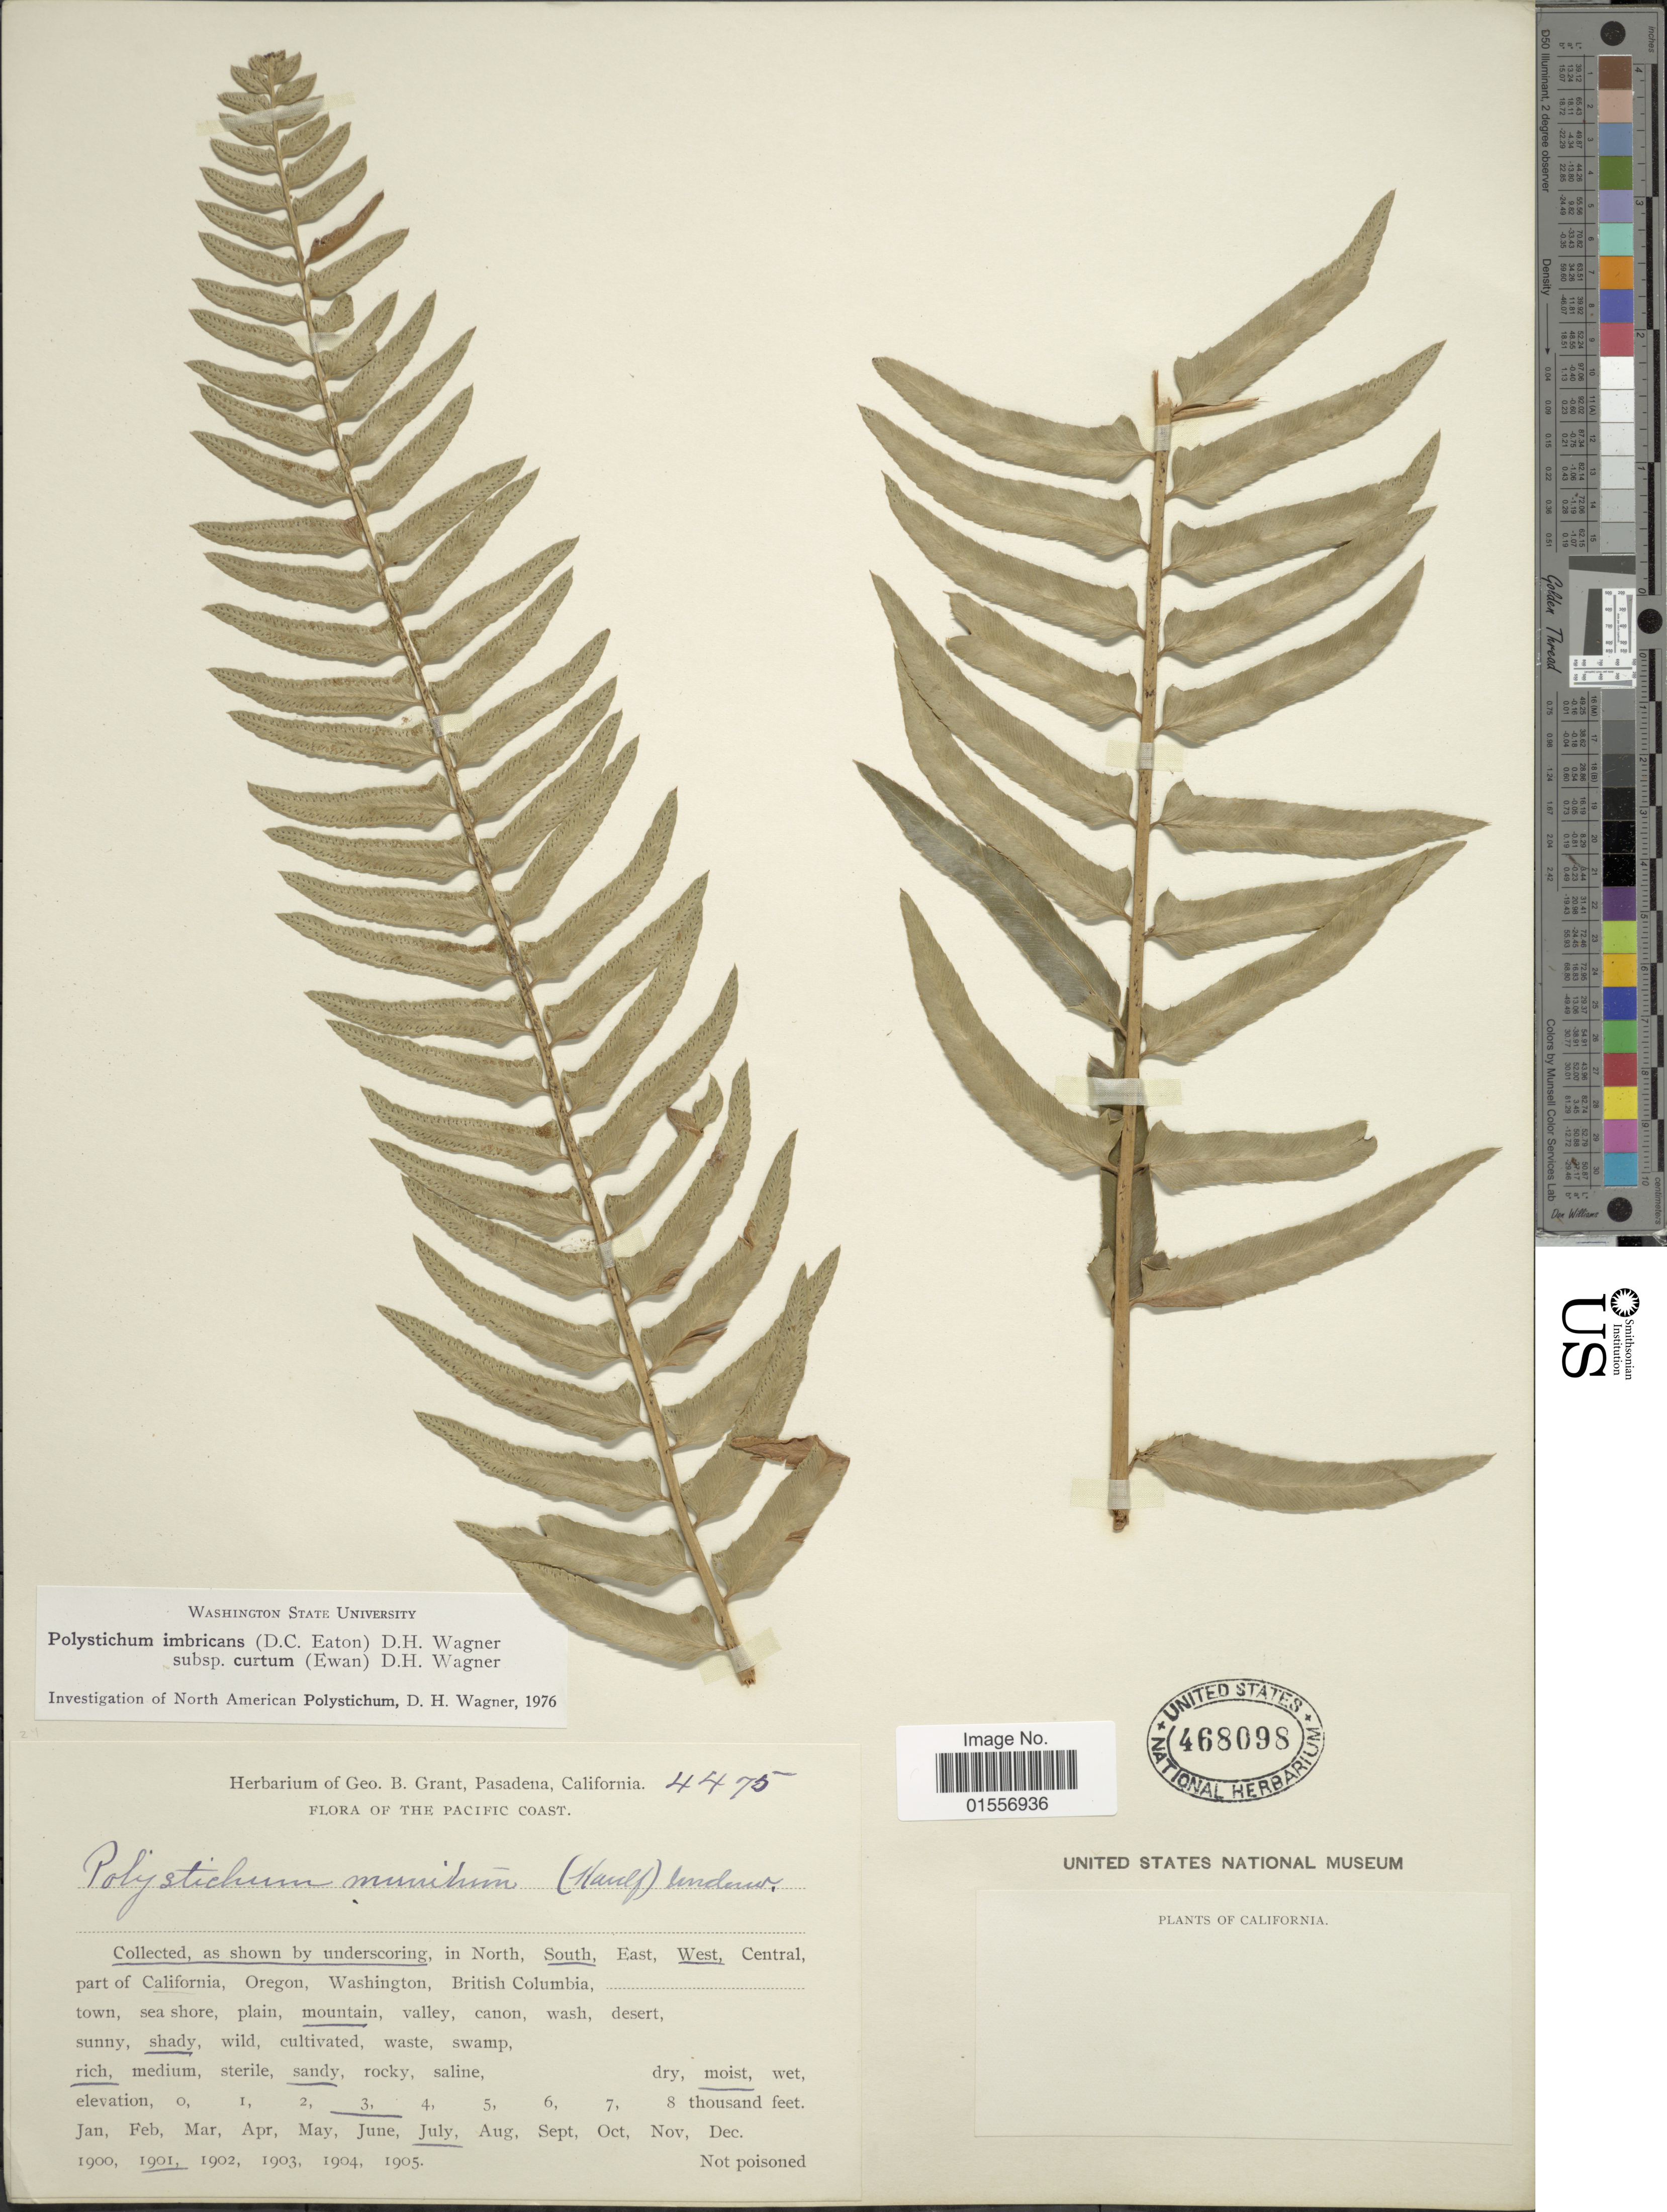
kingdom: Plantae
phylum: Tracheophyta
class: Polypodiopsida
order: Polypodiales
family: Dryopteridaceae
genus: Polystichum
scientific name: Polystichum imbricans subsp. curtum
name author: (Ewan) D.H. Wagner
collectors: G. Grant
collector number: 4475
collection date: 1901-07-03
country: United States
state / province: California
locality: Pacific Coast, South West mountain.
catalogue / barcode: US 468098